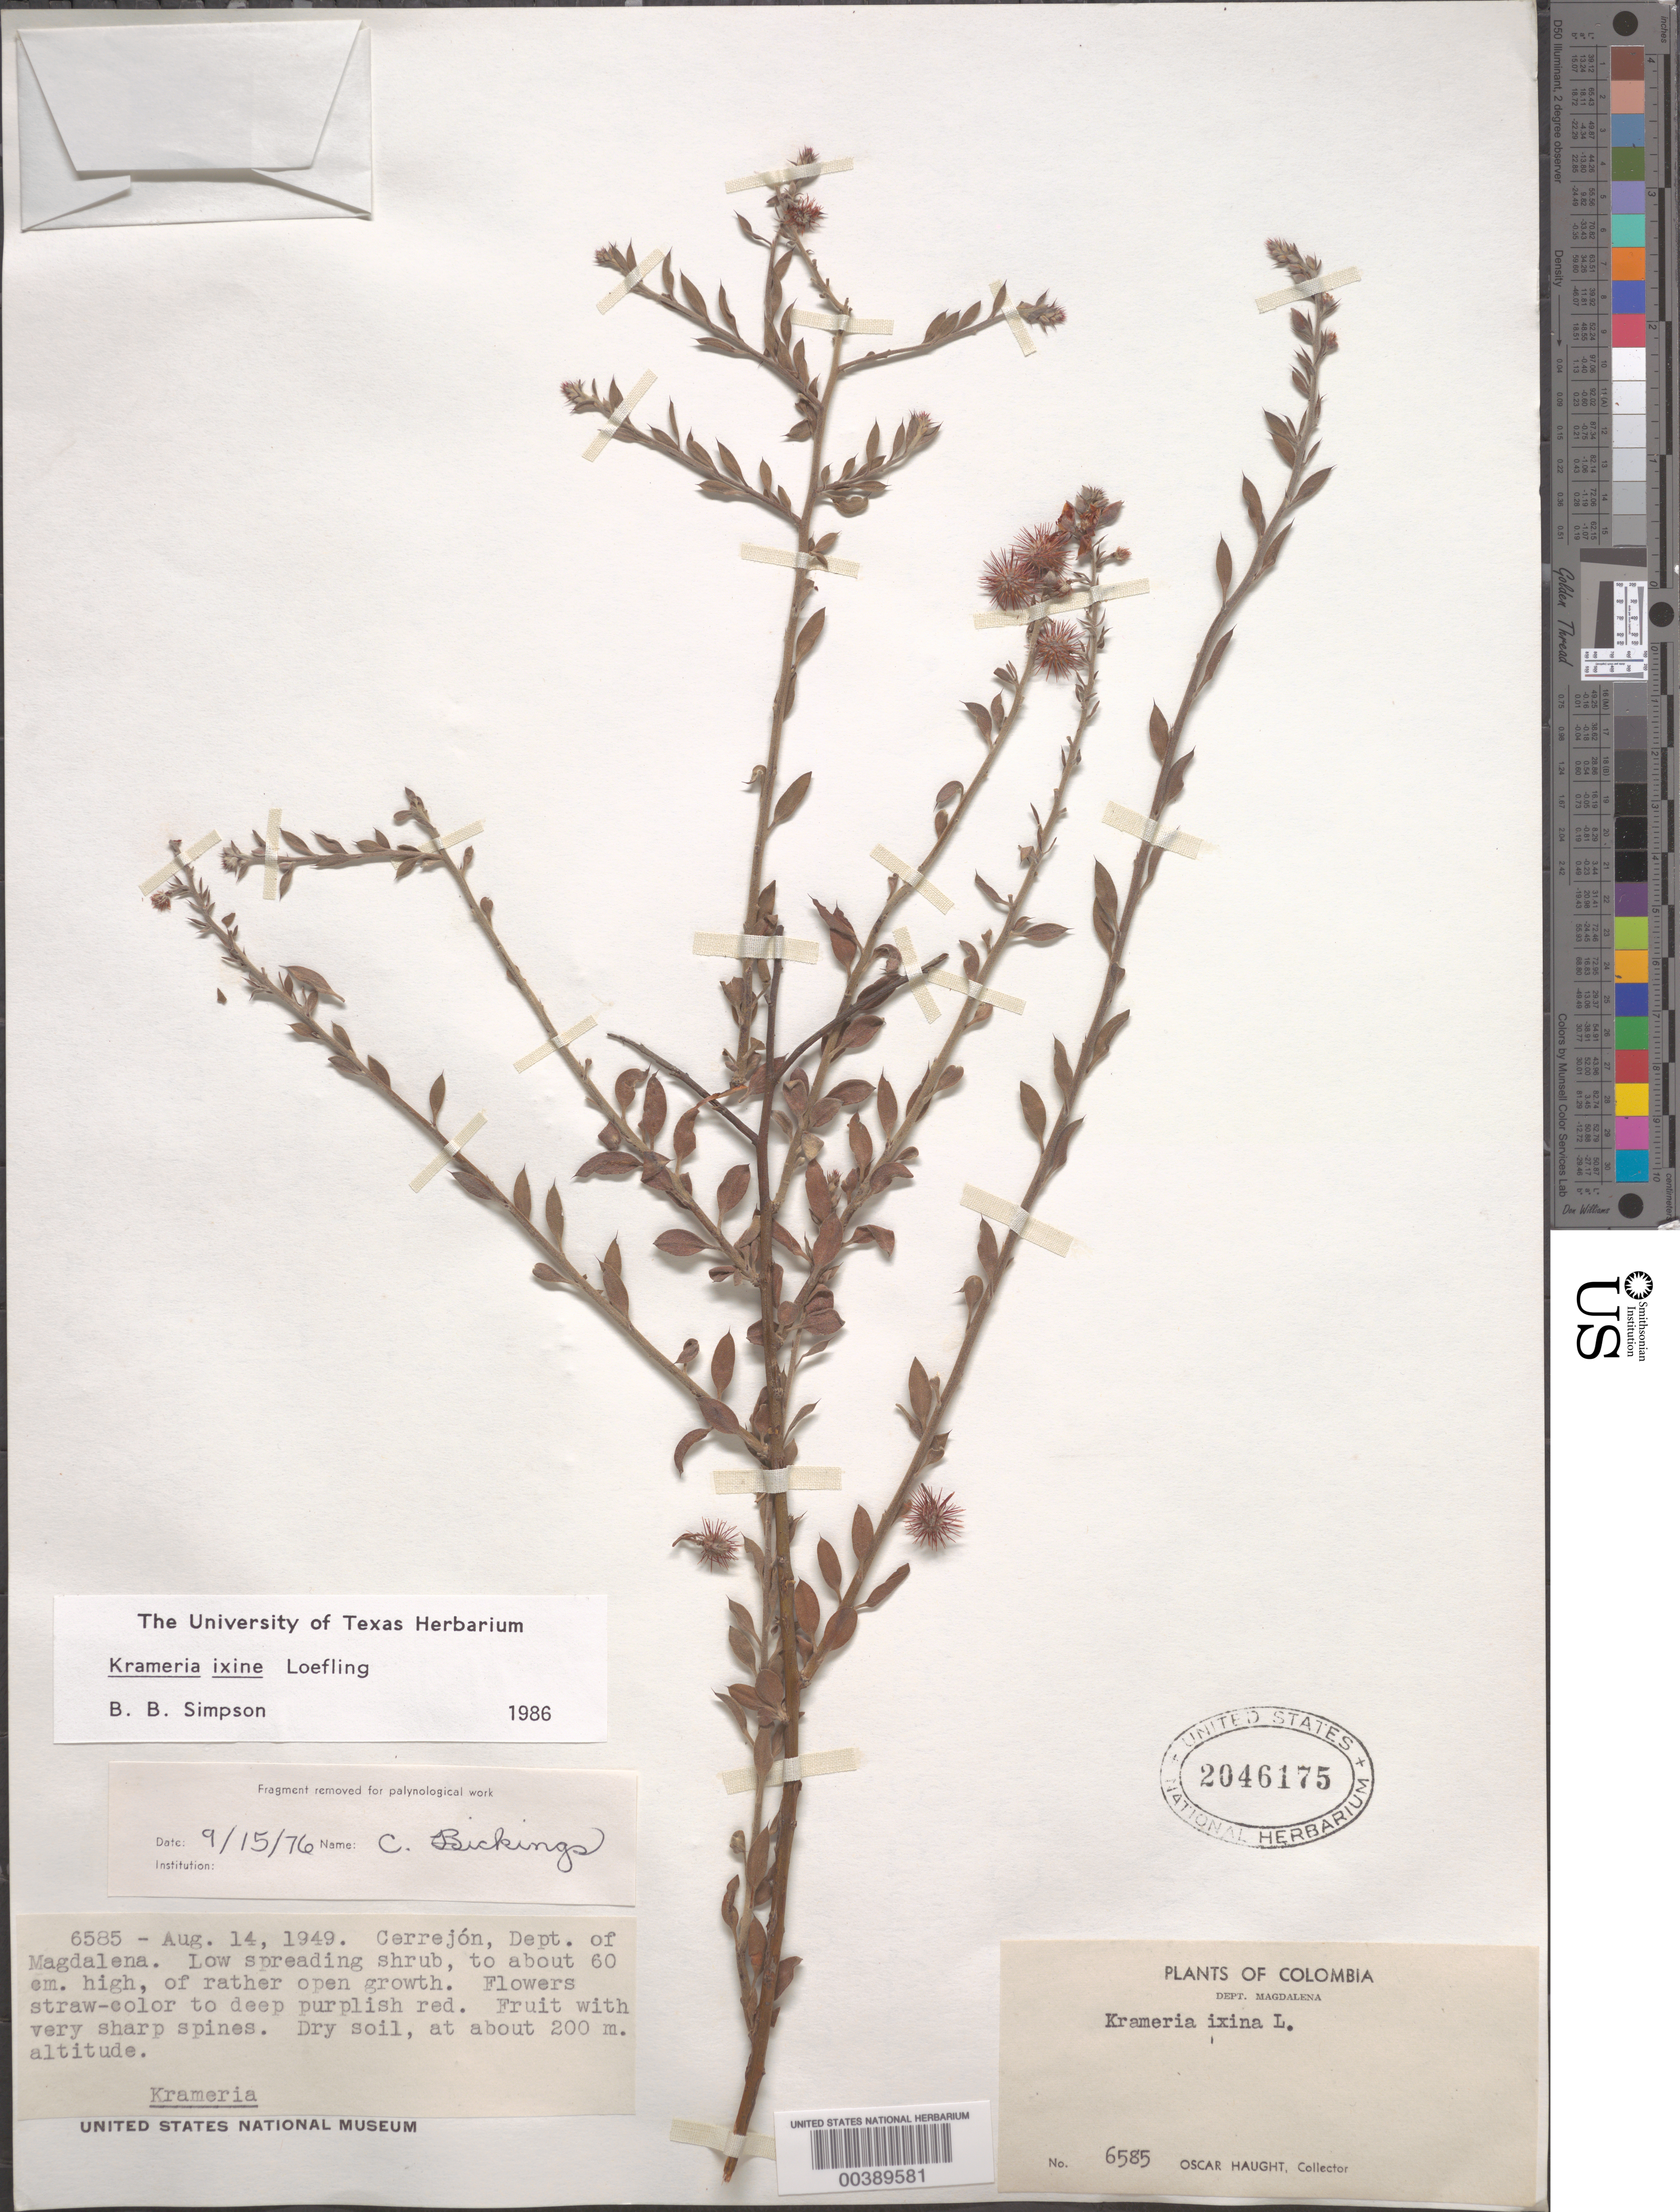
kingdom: Plantae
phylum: Tracheophyta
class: Magnoliopsida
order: Zygophyllales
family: Krameriaceae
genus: Krameria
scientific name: Krameria ixine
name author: L.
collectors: O. L. Haught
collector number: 6585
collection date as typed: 14 Aug 1949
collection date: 1949-08-14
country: Colombia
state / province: Magdalena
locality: Cerrejon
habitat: Dry soil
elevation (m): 200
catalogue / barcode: US 2046175